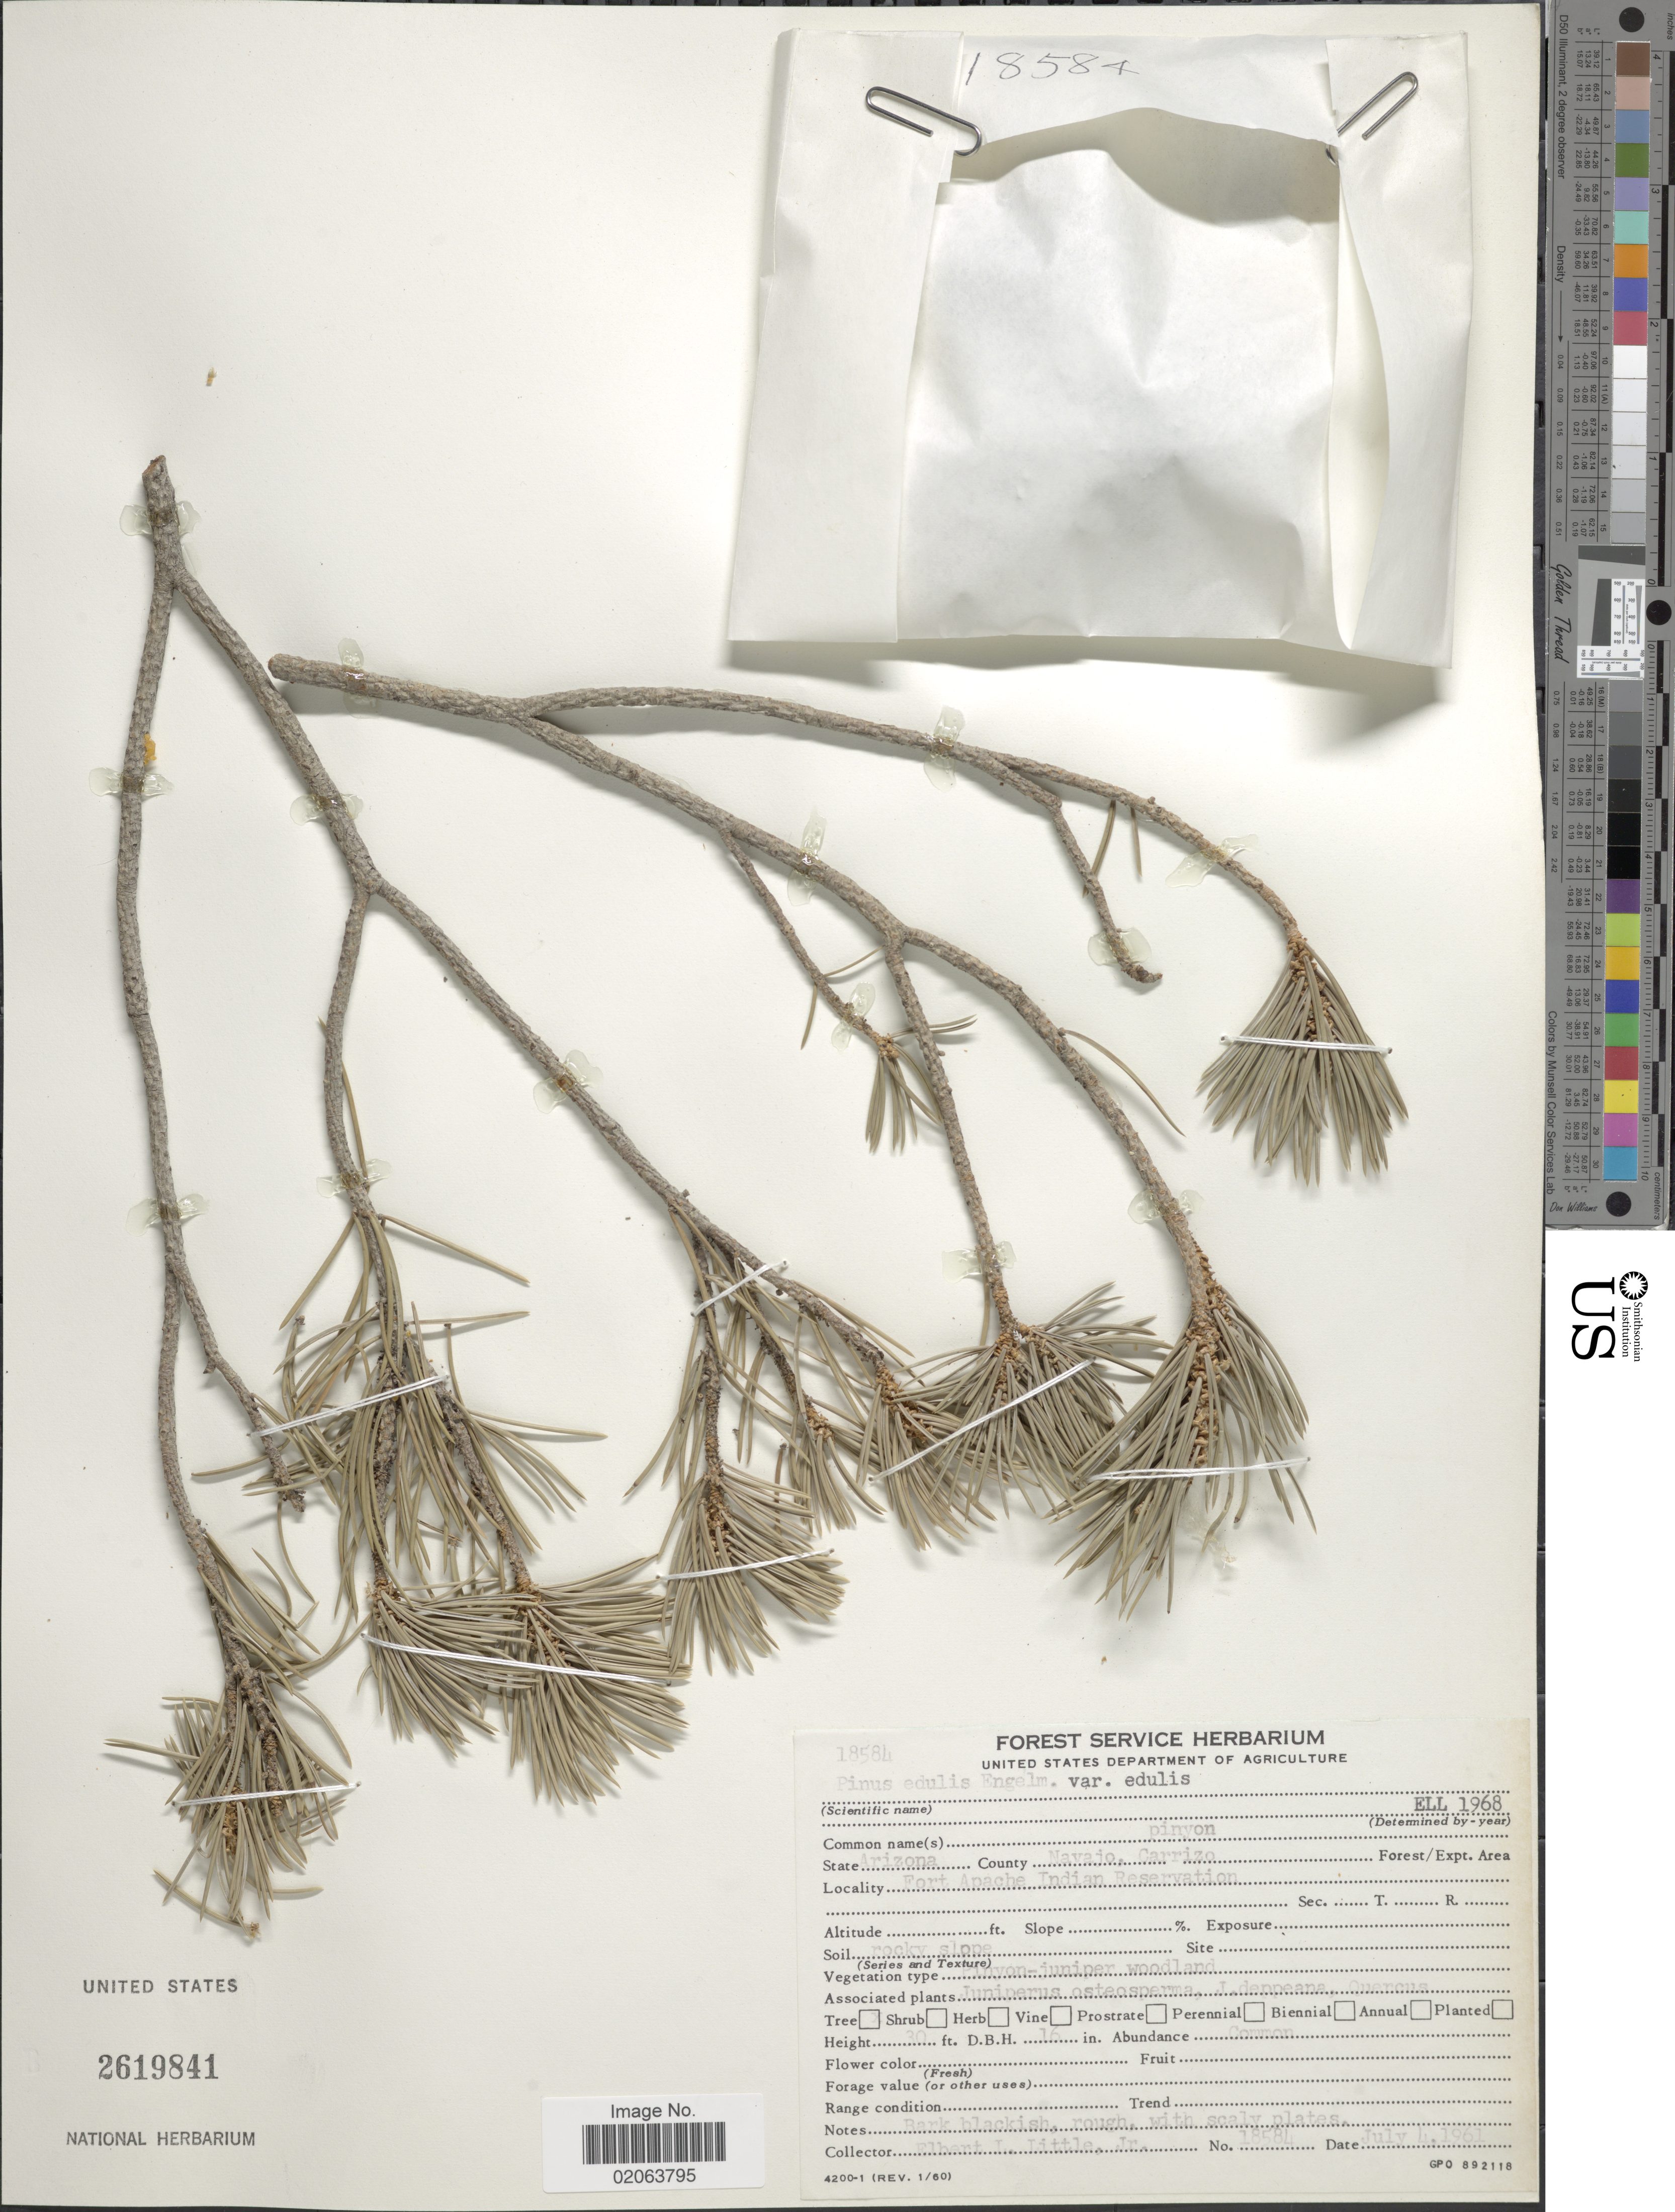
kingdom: Plantae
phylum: Tracheophyta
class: Pinopsida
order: Pinales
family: Pinaceae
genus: Pinus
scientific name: Pinus edulis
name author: Engelm.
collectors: E. L. Little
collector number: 18584/ELL1968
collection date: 1961-07-04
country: United States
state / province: Arizona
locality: County: Navajo, Carrizo. Fort Apache Indian Reservation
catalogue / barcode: US 2619841